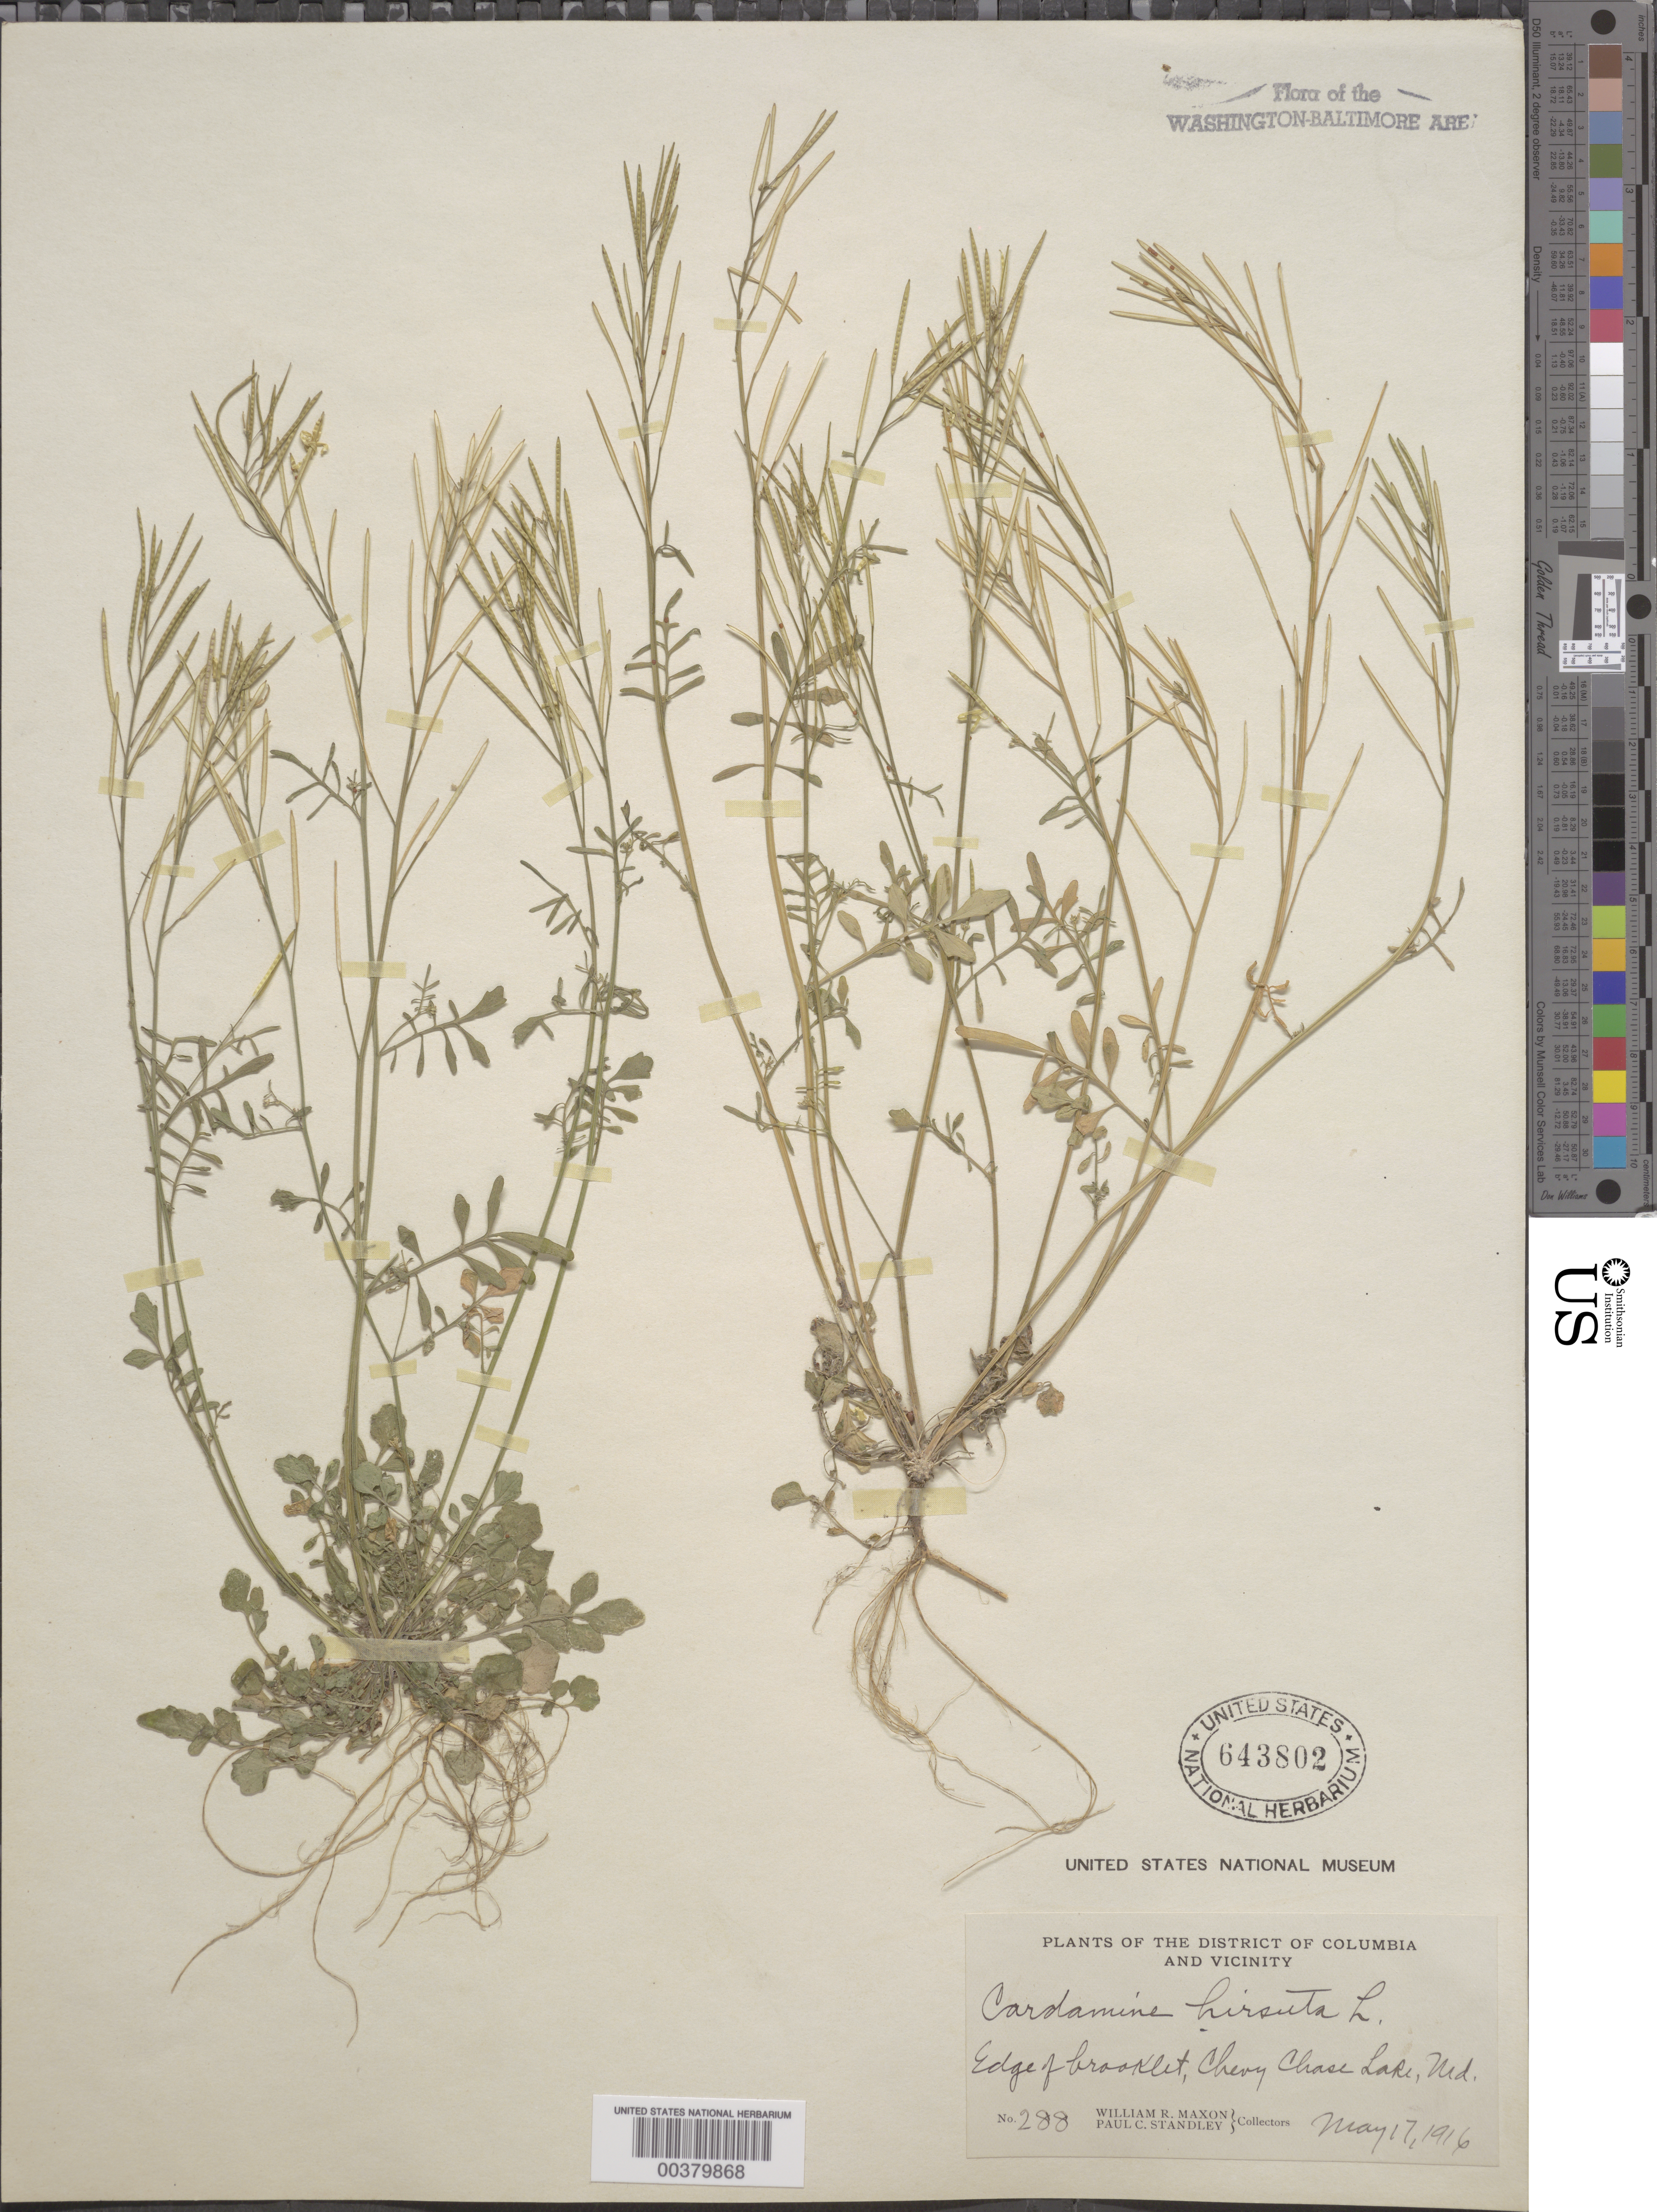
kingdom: Plantae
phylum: Tracheophyta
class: Magnoliopsida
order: Brassicales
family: Brassicaceae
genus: Cardamine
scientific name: Cardamine hirsuta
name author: L.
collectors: W. R. Maxon & P. C. Standley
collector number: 288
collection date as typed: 17 May 1916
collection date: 1916-05-17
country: United States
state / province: Maryland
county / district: Montgomery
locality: Chevy Chase Lake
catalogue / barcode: US 643802